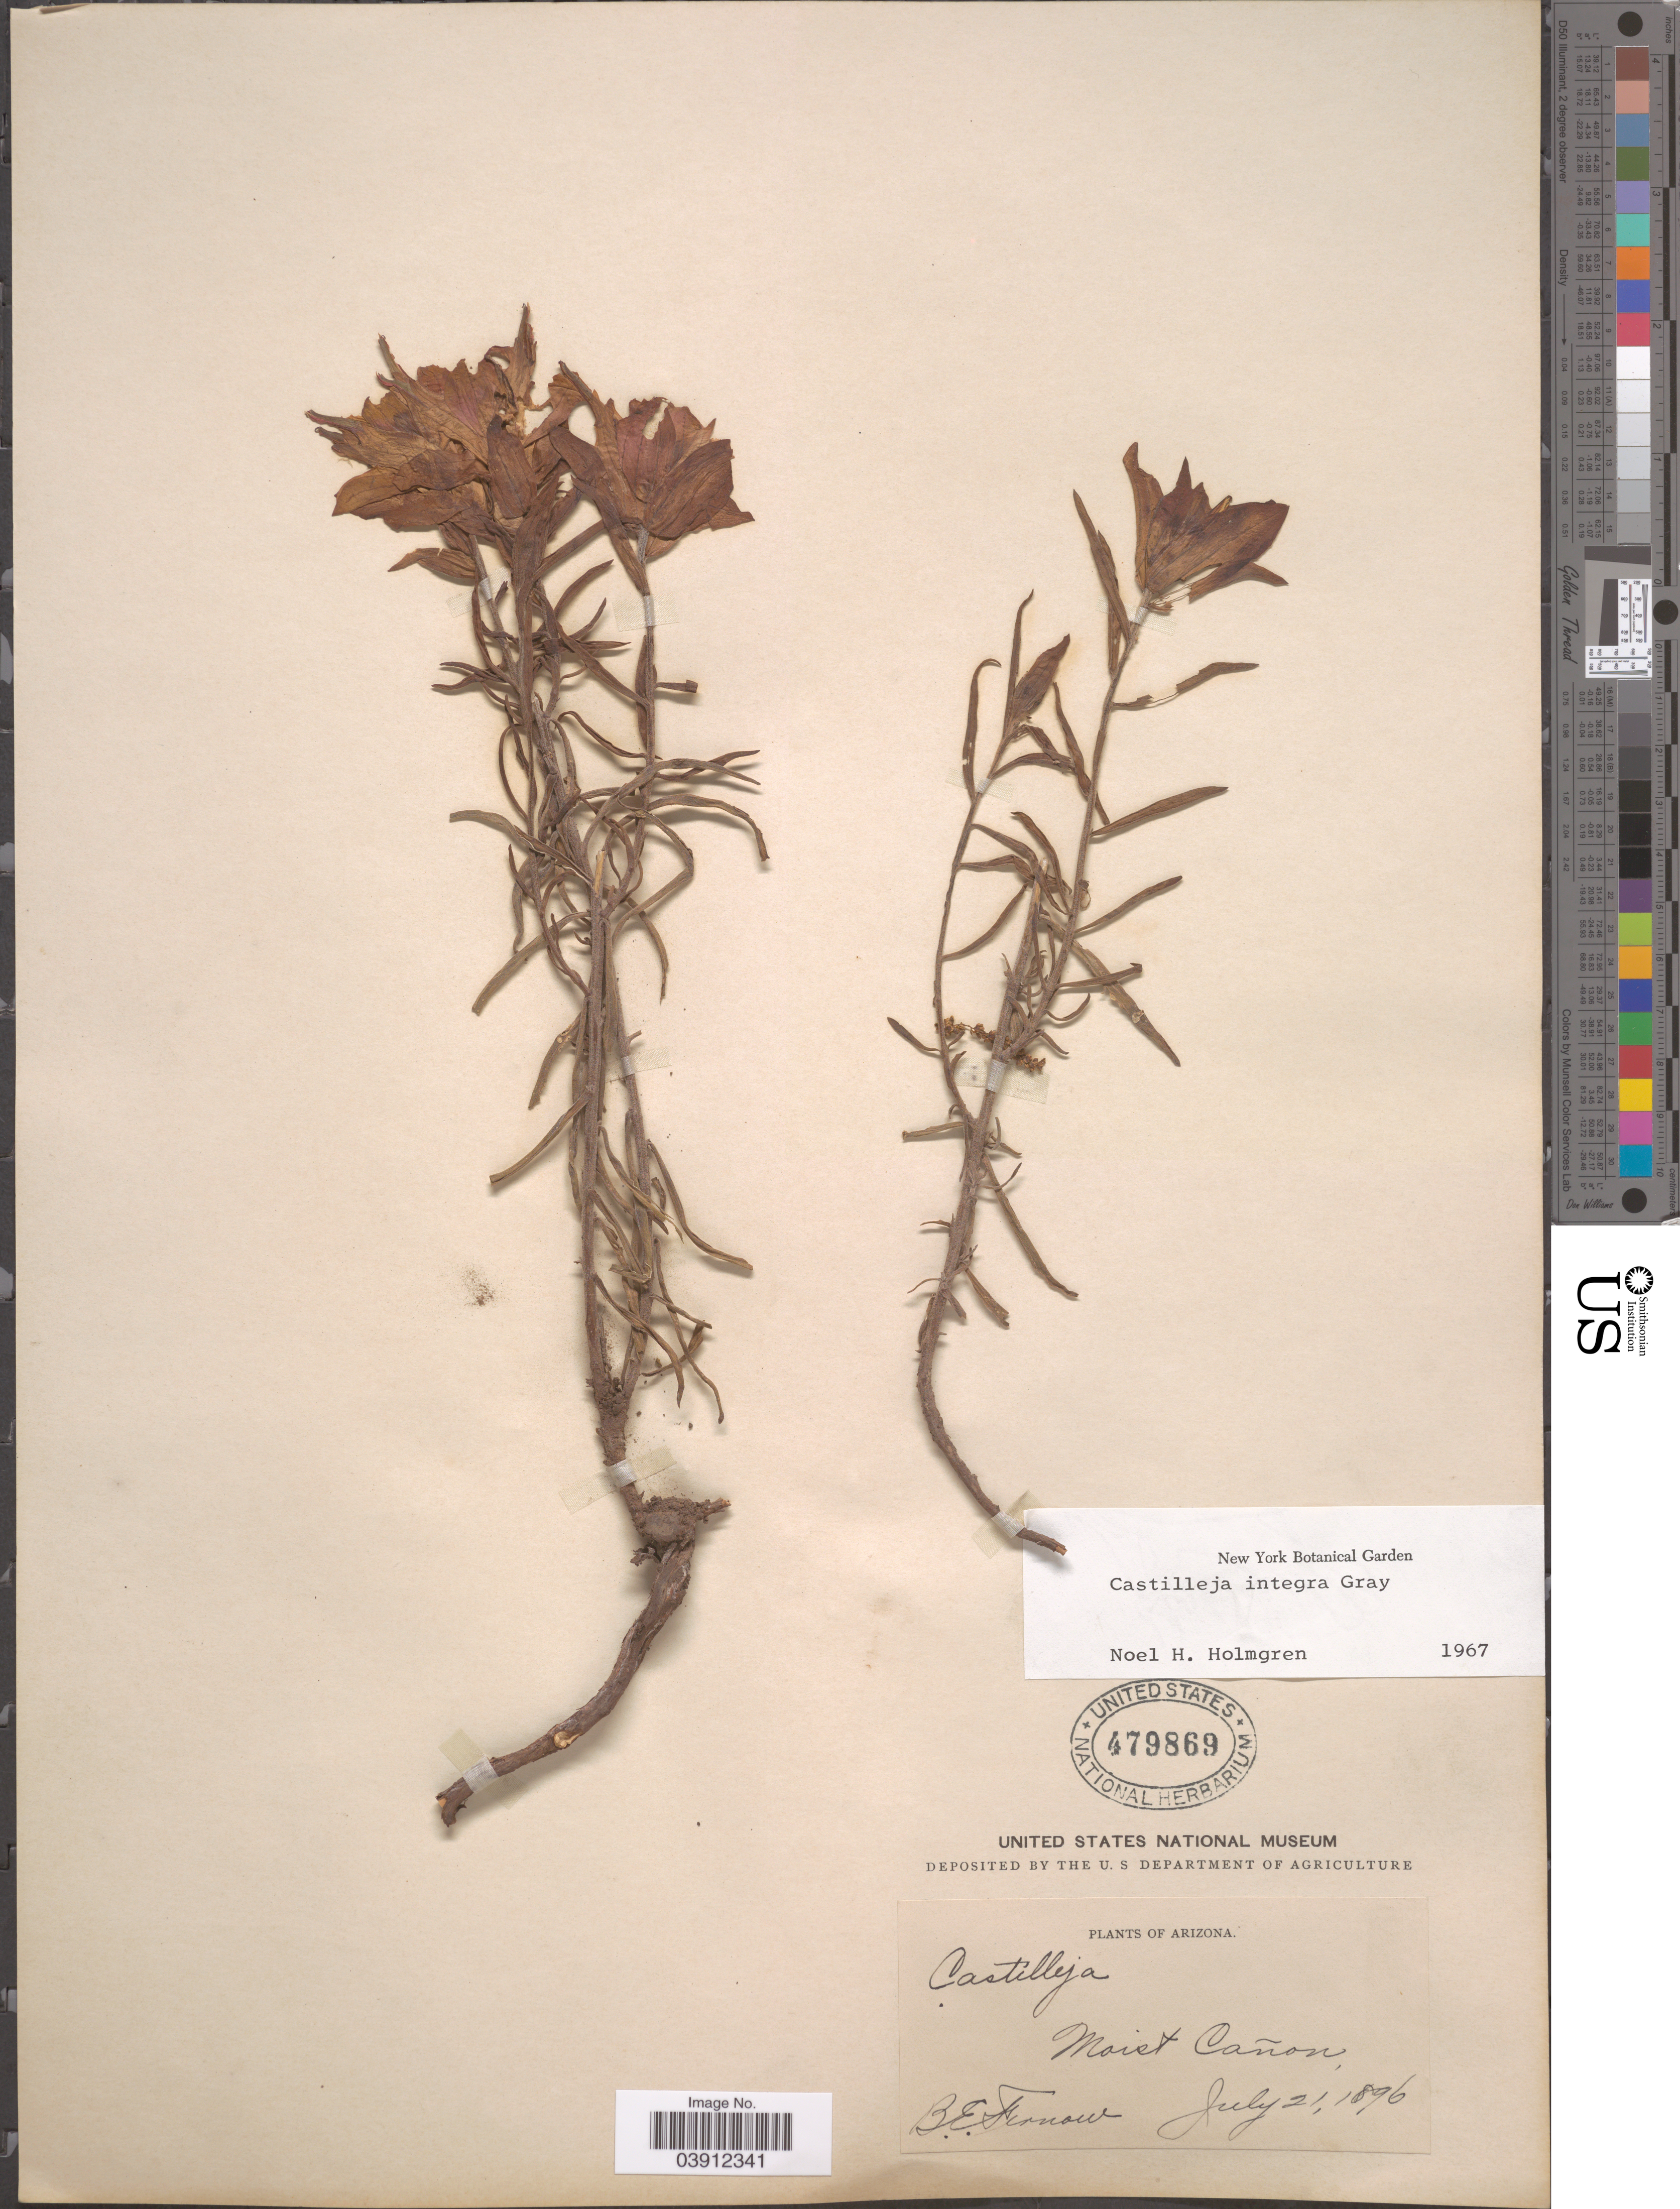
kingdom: Plantae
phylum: Tracheophyta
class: Magnoliopsida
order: Lamiales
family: Orobanchaceae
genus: Castilleja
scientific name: Castilleja integra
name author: A. Gray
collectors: B. Fernow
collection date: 1896-07-21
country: United States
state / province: Arizona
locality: Moist Cañon.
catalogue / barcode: US 479869